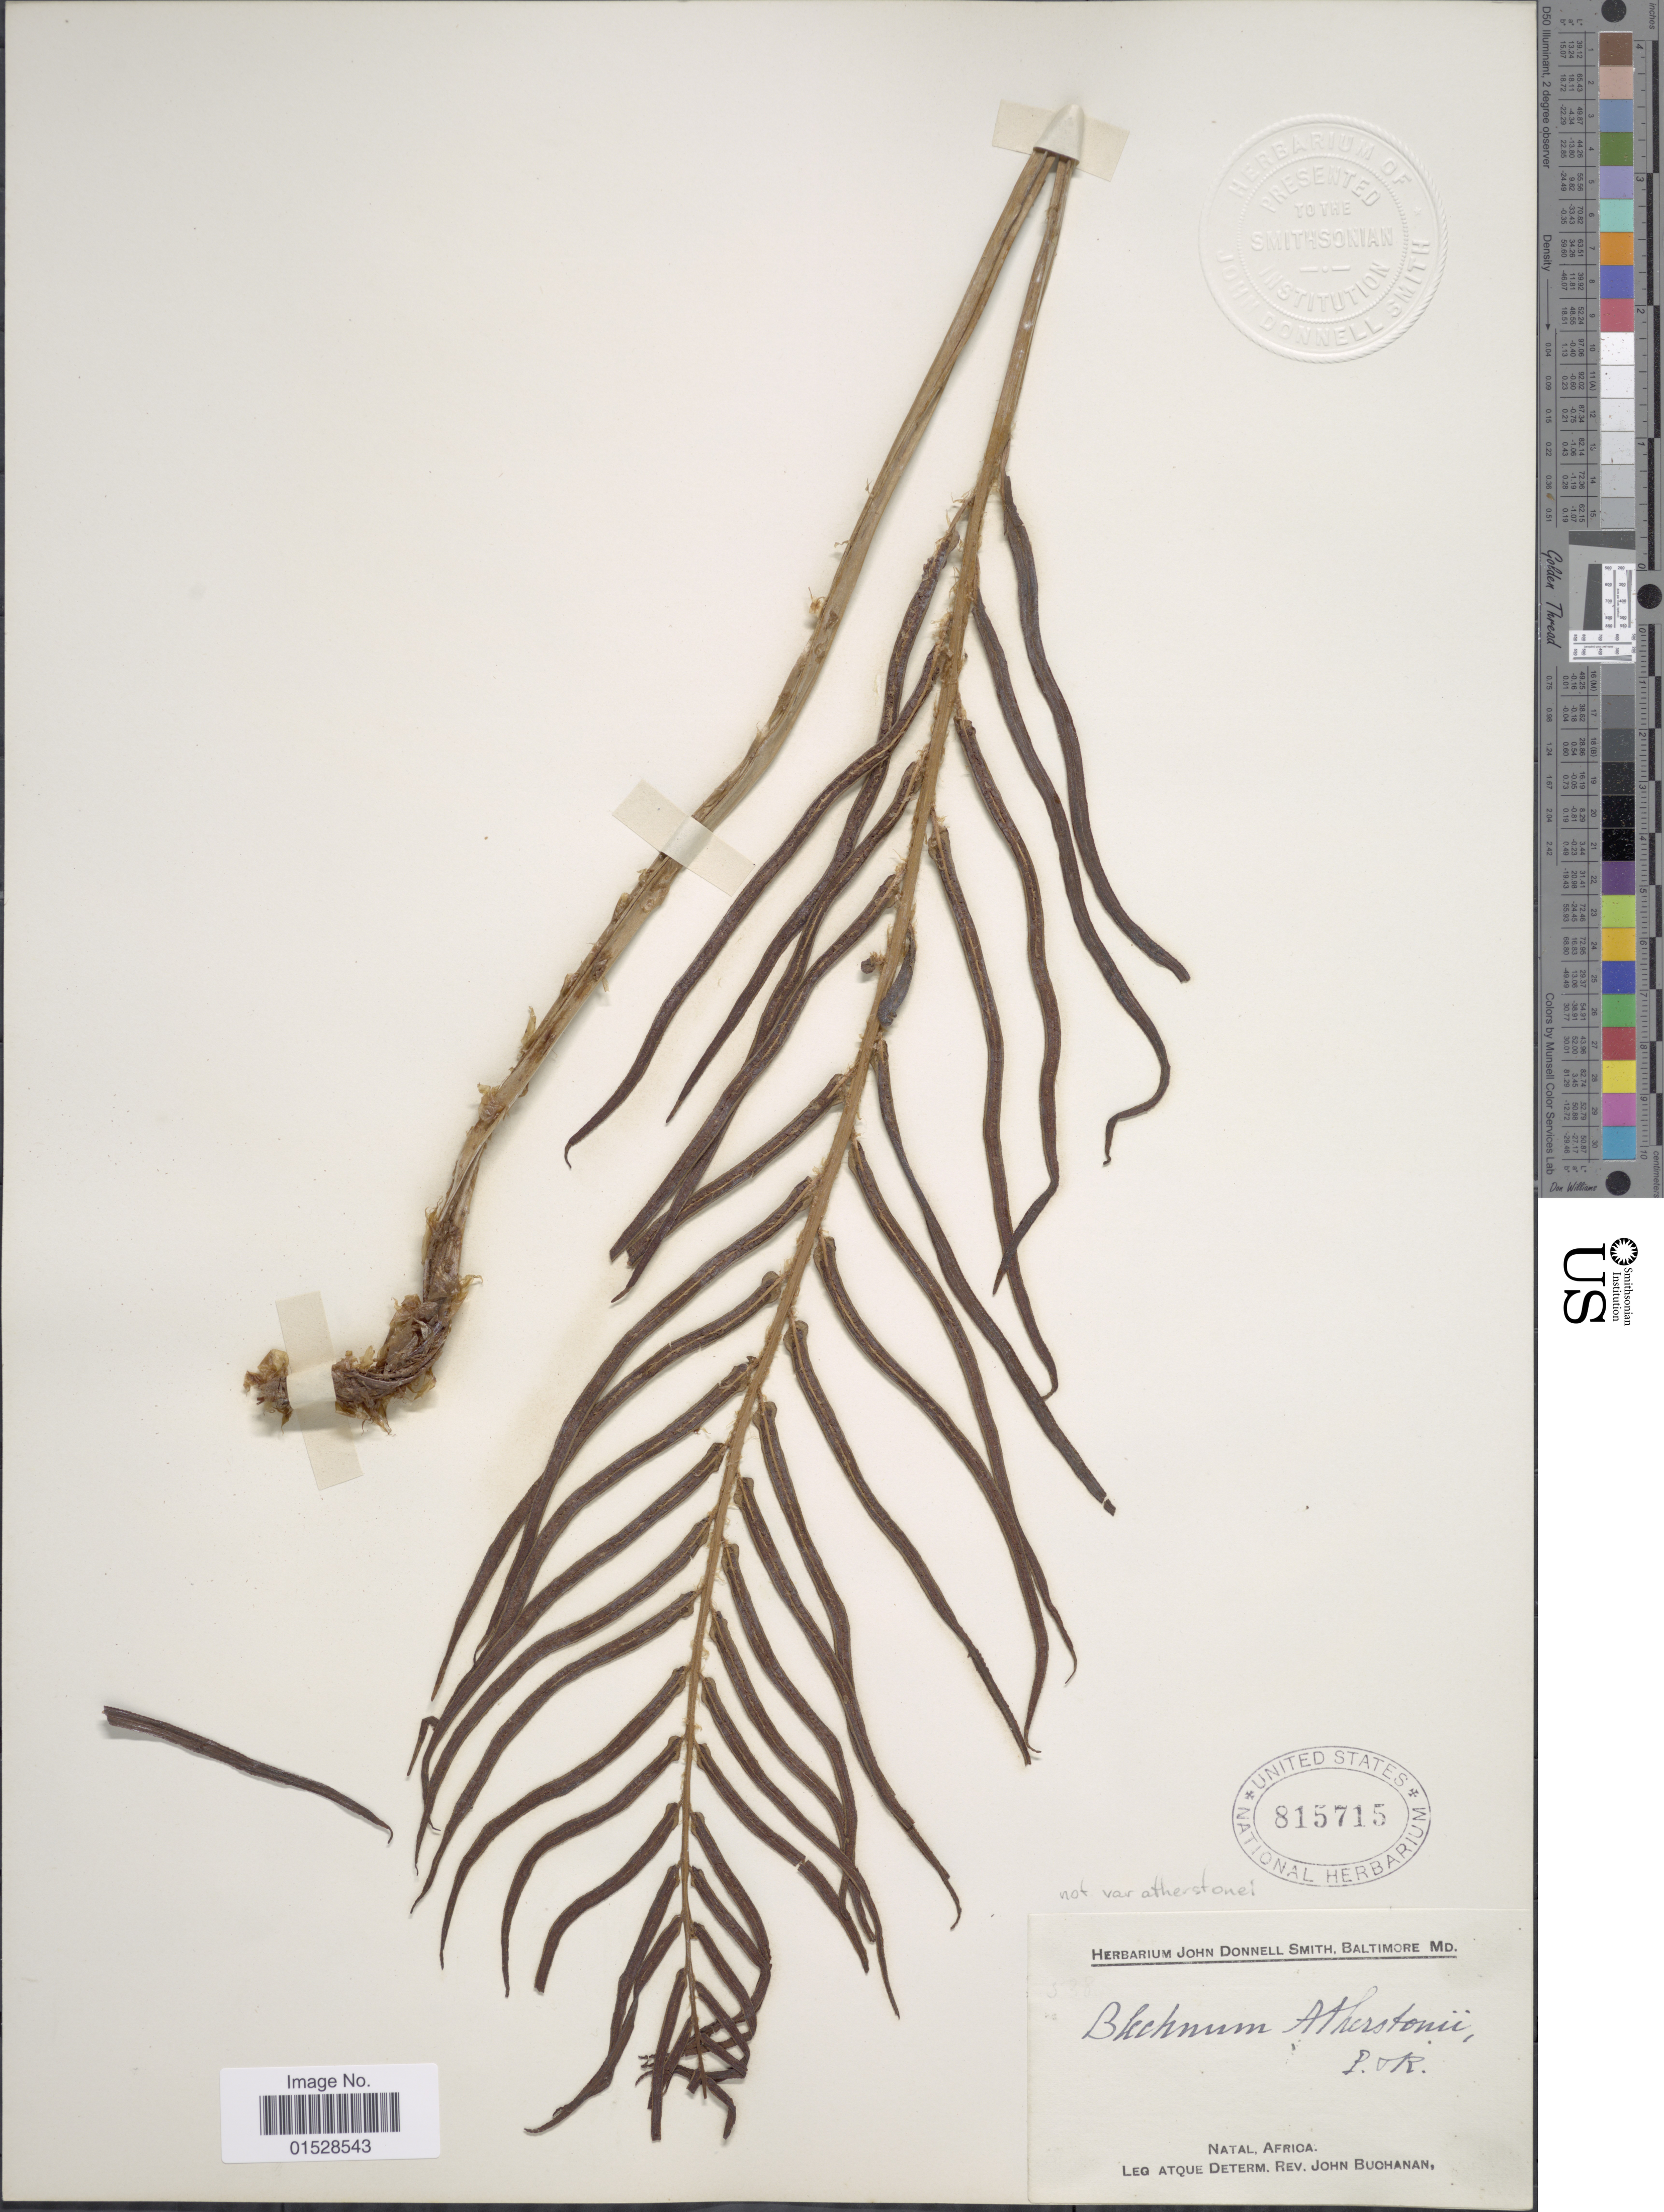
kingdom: Plantae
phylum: Tracheophyta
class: Polypodiopsida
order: Polypodiales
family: Blechnaceae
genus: Blechnum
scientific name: Blechnum punctulatum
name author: Sw.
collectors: J. Buchanan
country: South Africa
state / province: KwaZulu-Natal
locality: Natal.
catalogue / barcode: US 815715